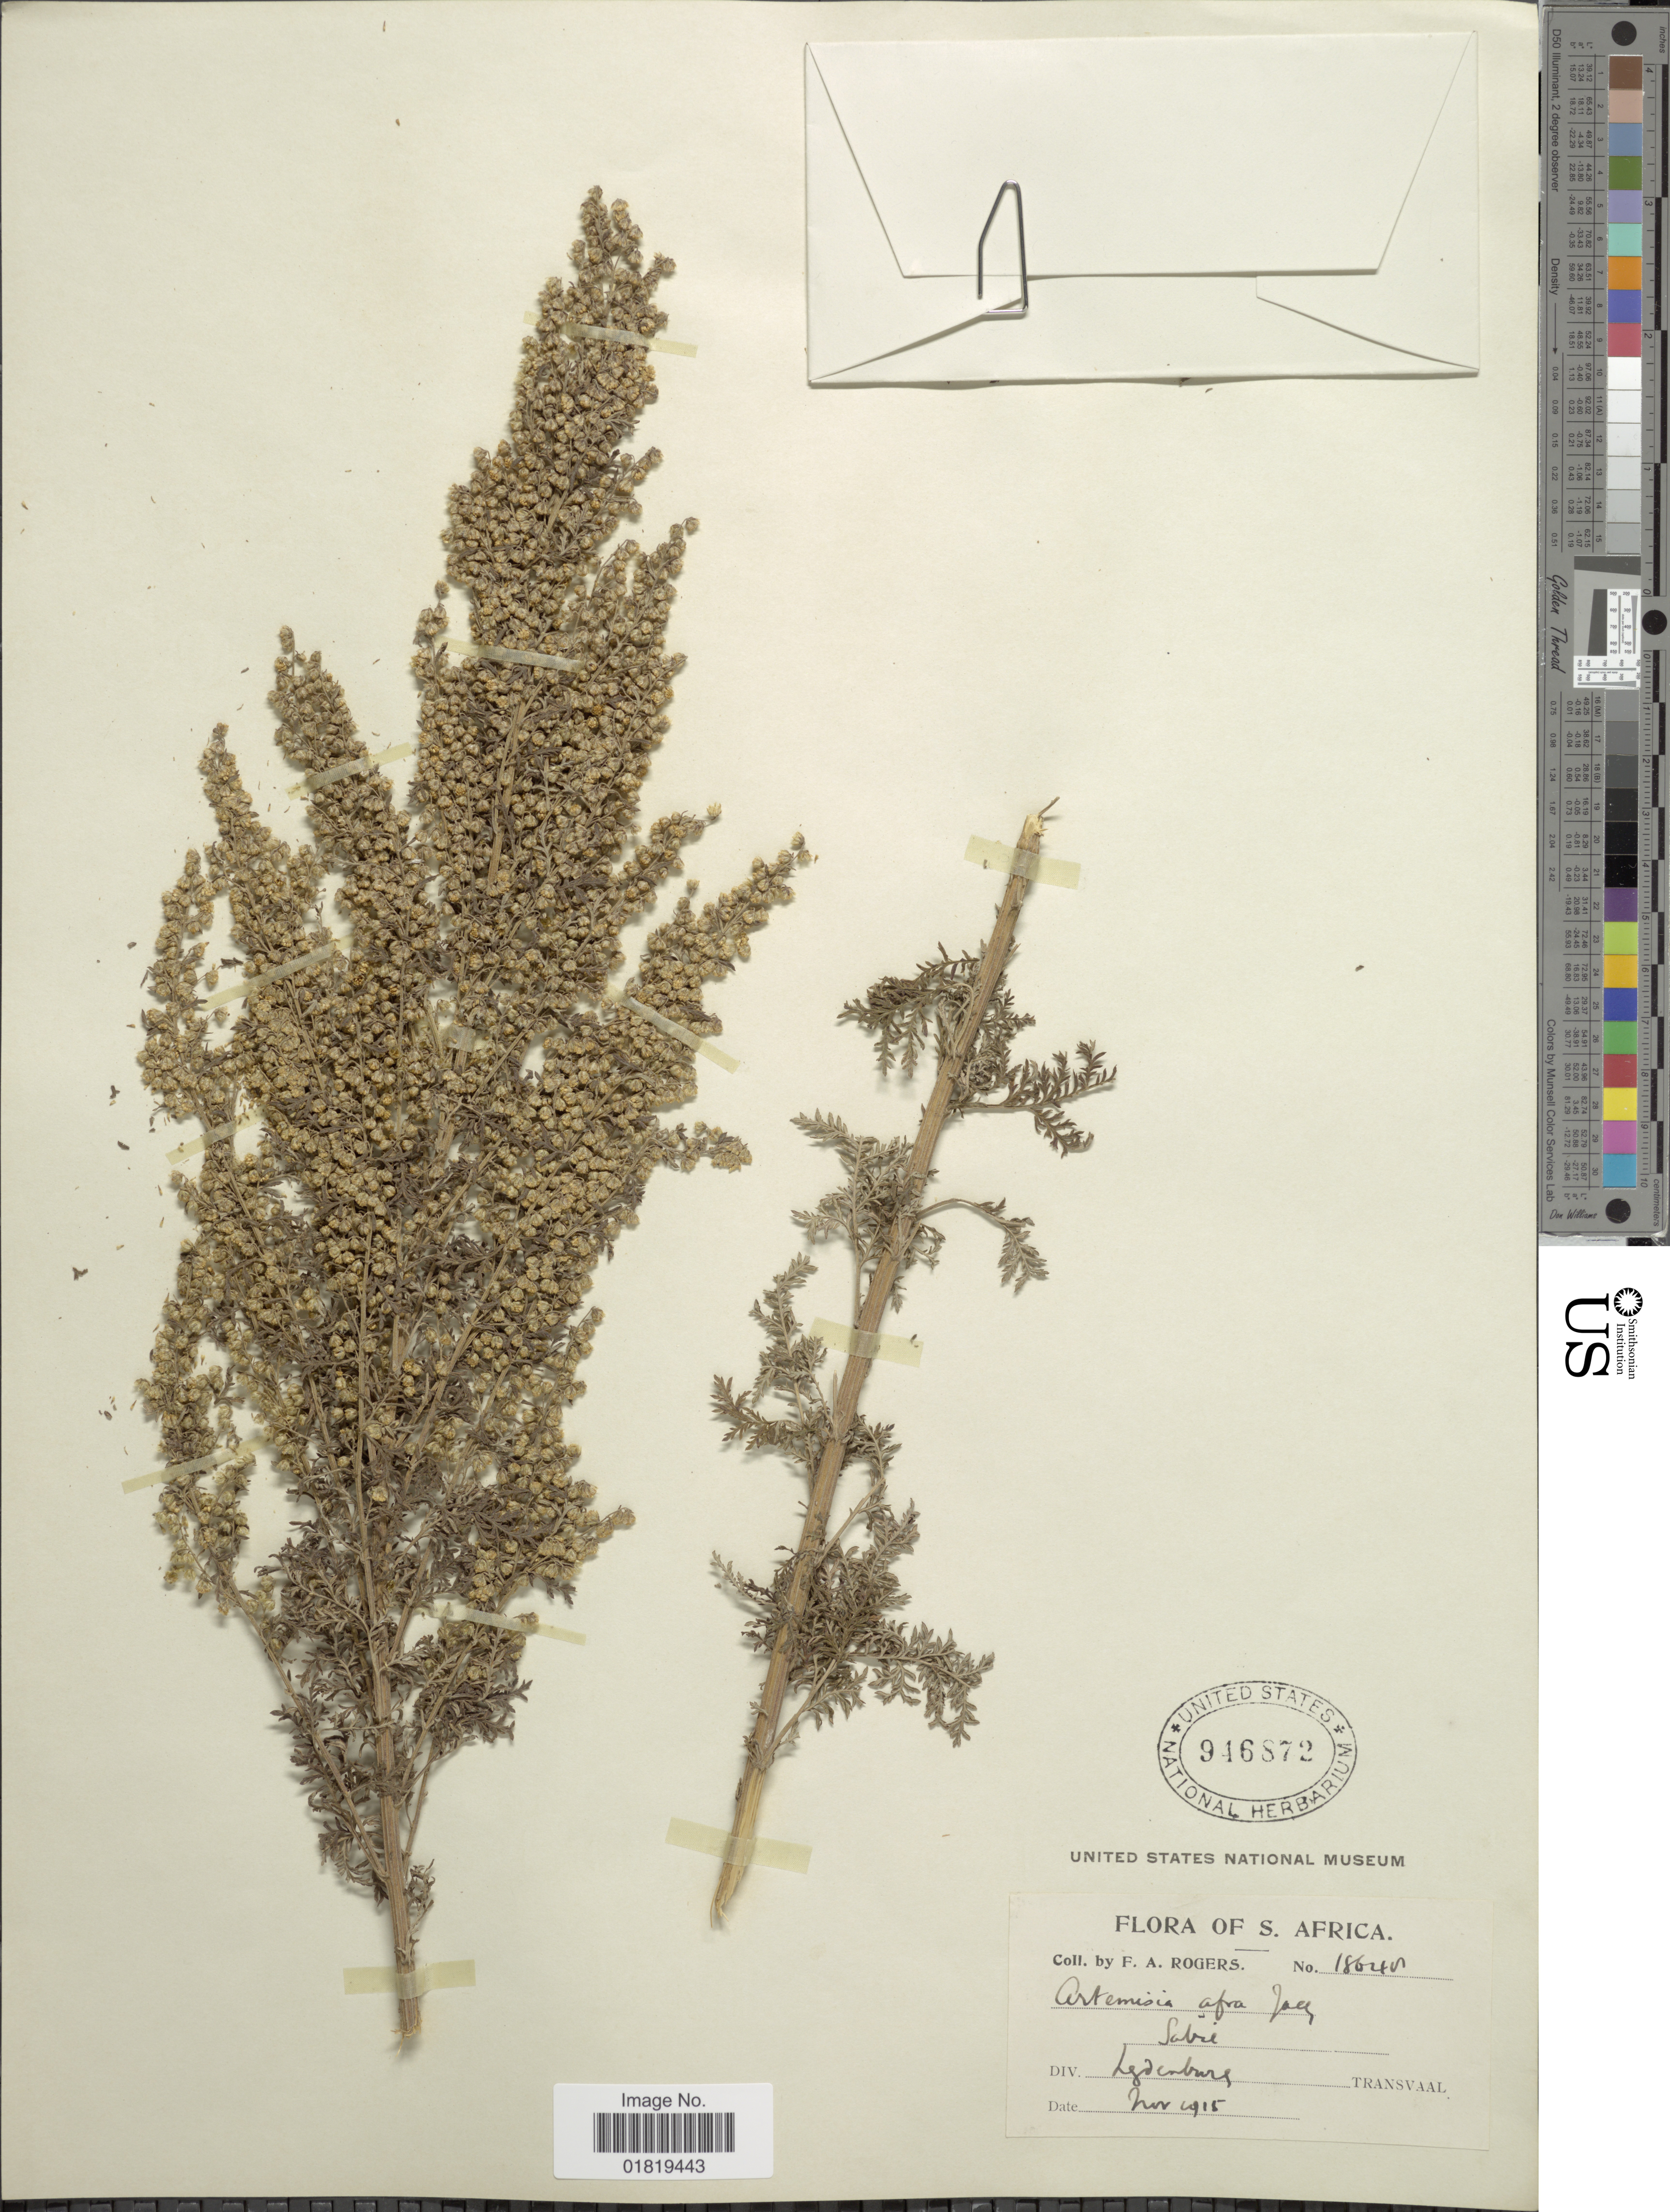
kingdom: Plantae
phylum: Tracheophyta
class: Magnoliopsida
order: Asterales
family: Asteraceae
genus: Artemisia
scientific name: Artemisia afra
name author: Jacq. ex Willd.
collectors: F. A. Rogers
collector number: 1860210*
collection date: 1915-11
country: South Africa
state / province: Mpumalanga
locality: Sabie, Div. Lydenburg, Transvaal.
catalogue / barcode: US 946872